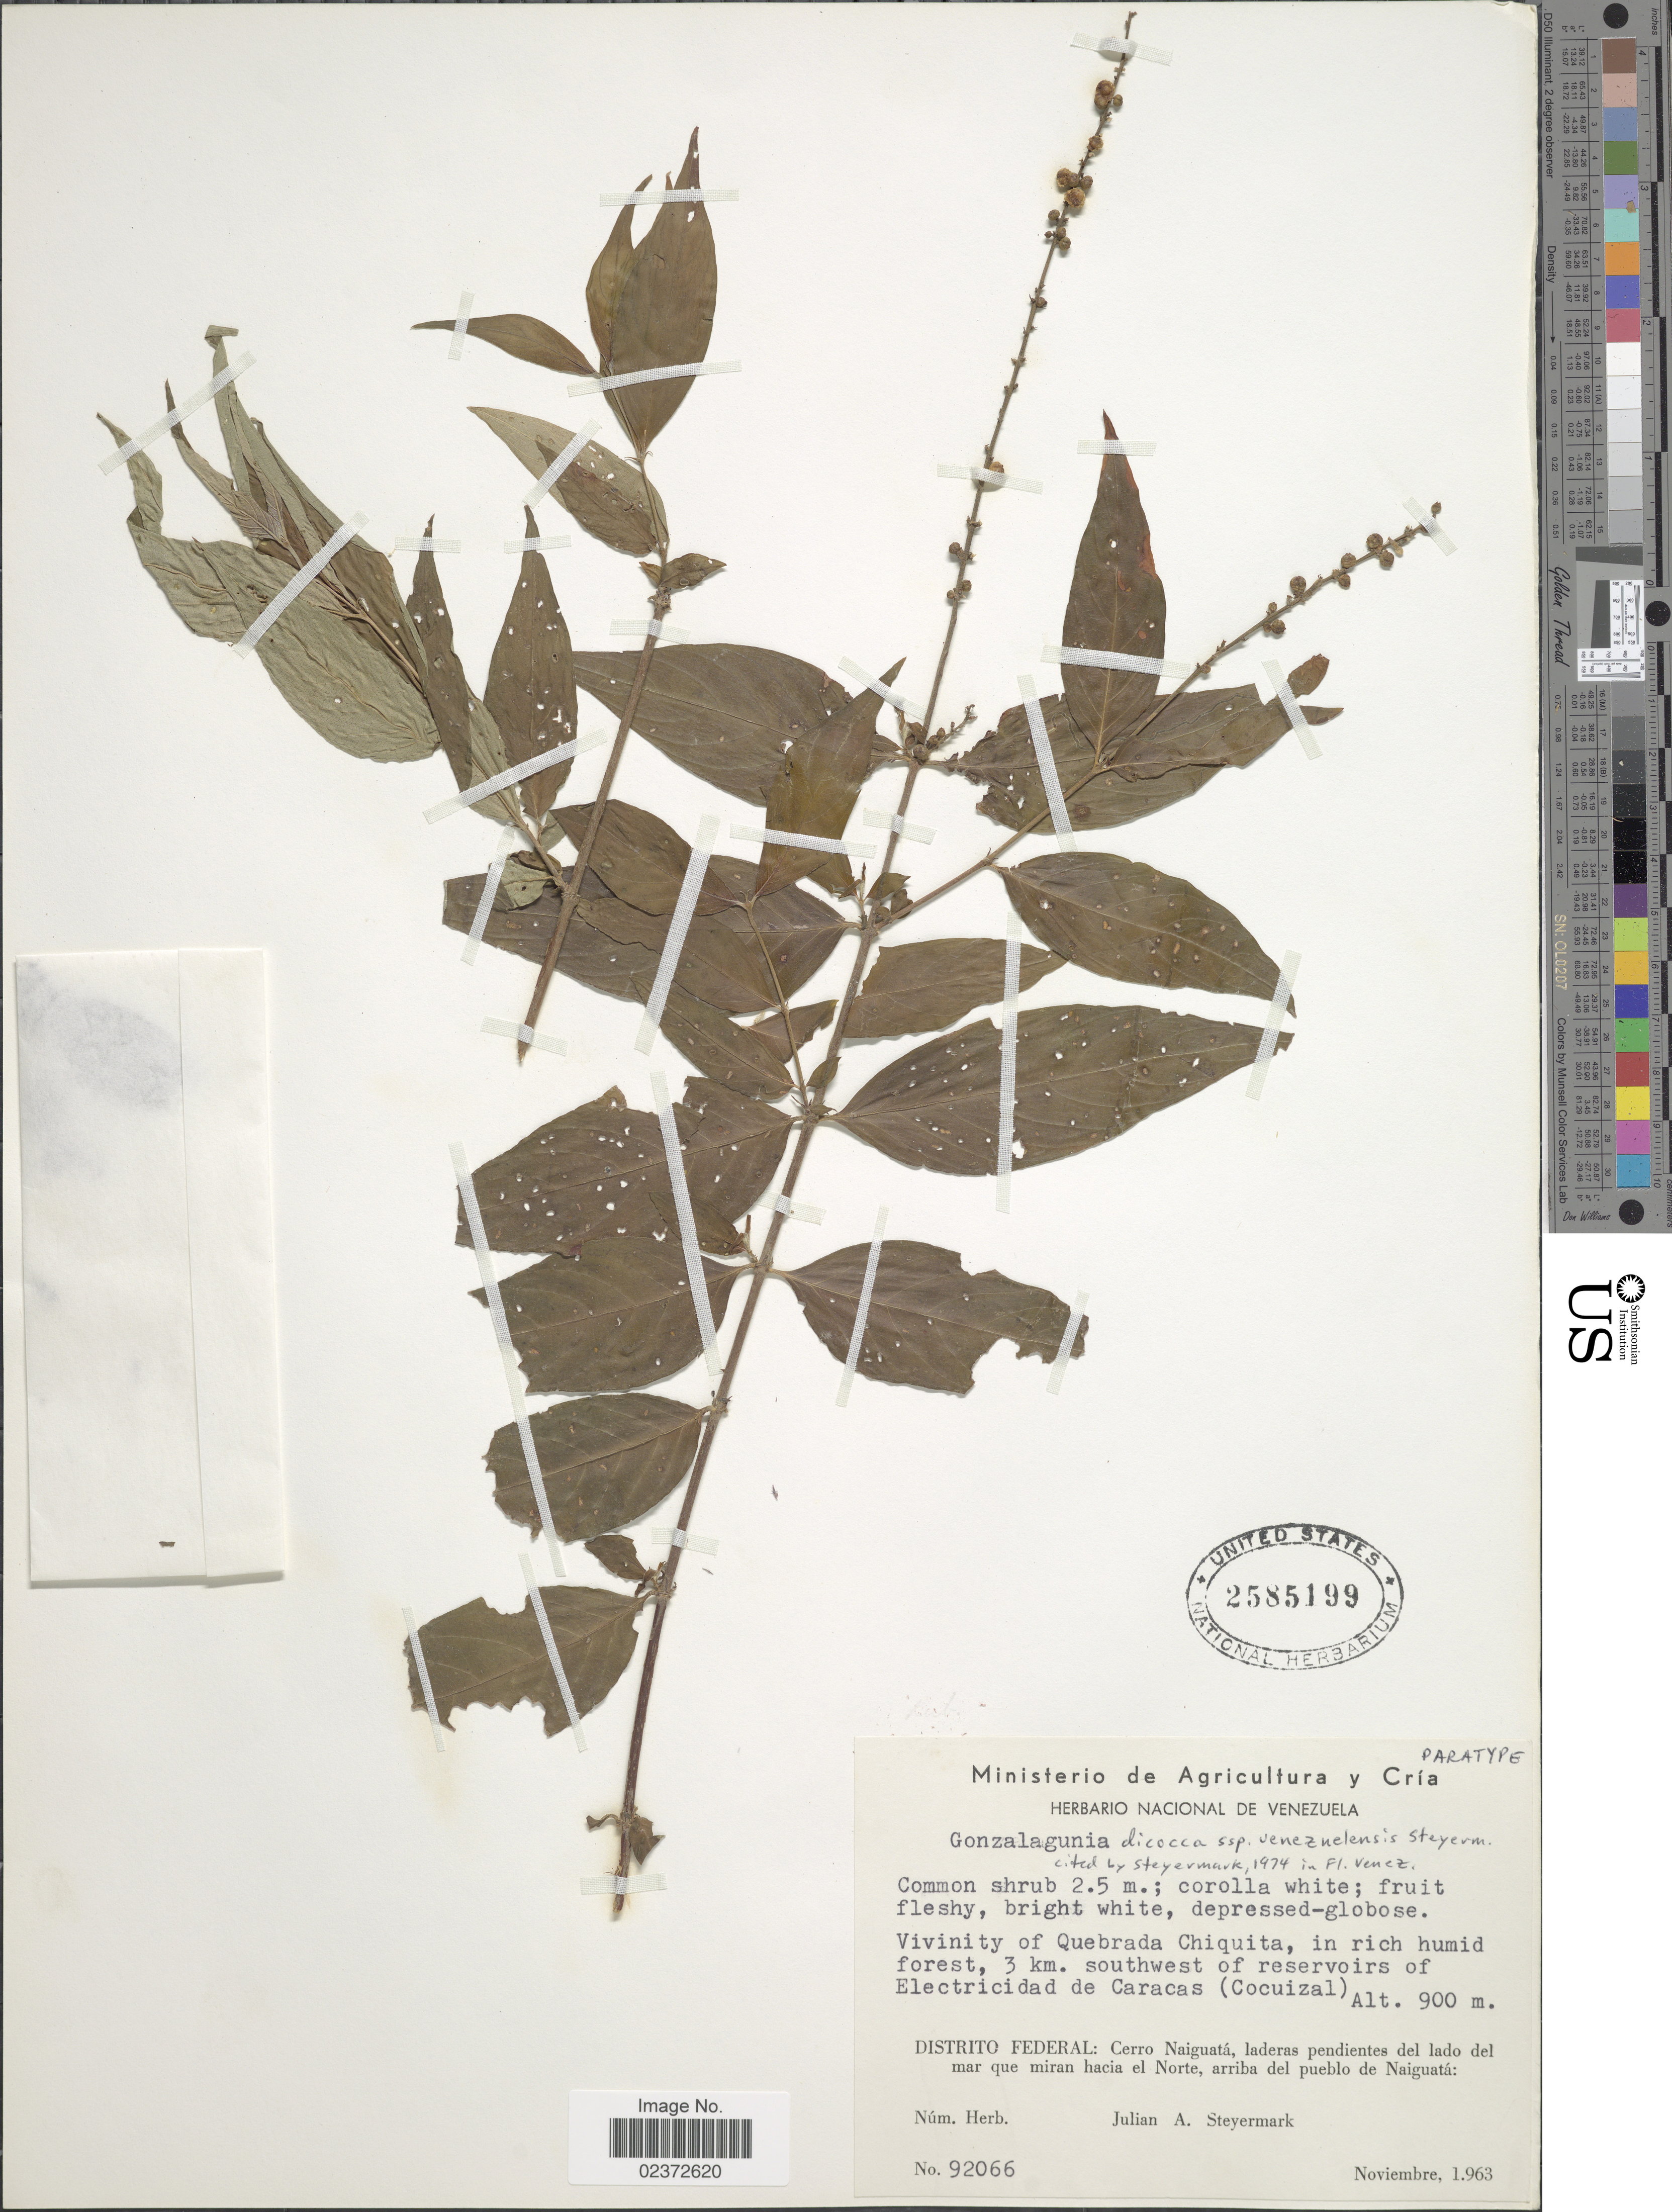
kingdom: Plantae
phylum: Tracheophyta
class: Magnoliopsida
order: Gentianales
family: Rubiaceae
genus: Gonzalagunia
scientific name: Gonzalagunia dicocca subsp. venezuelensis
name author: Steyerm.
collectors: J. Steyermark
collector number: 92066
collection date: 1963-11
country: Venezuela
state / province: Distrito Federal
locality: Vicinity of Quebrada Chiquita, in rich humid forest, 3 km. southwest of reservoirs of Electricidad de Caracas (Cocuizal). Cerro Naiguata, laderas pendientes del lado del mar que miran hacia el Norte, arriba del pueblo de Naiguata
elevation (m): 900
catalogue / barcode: US 2585199